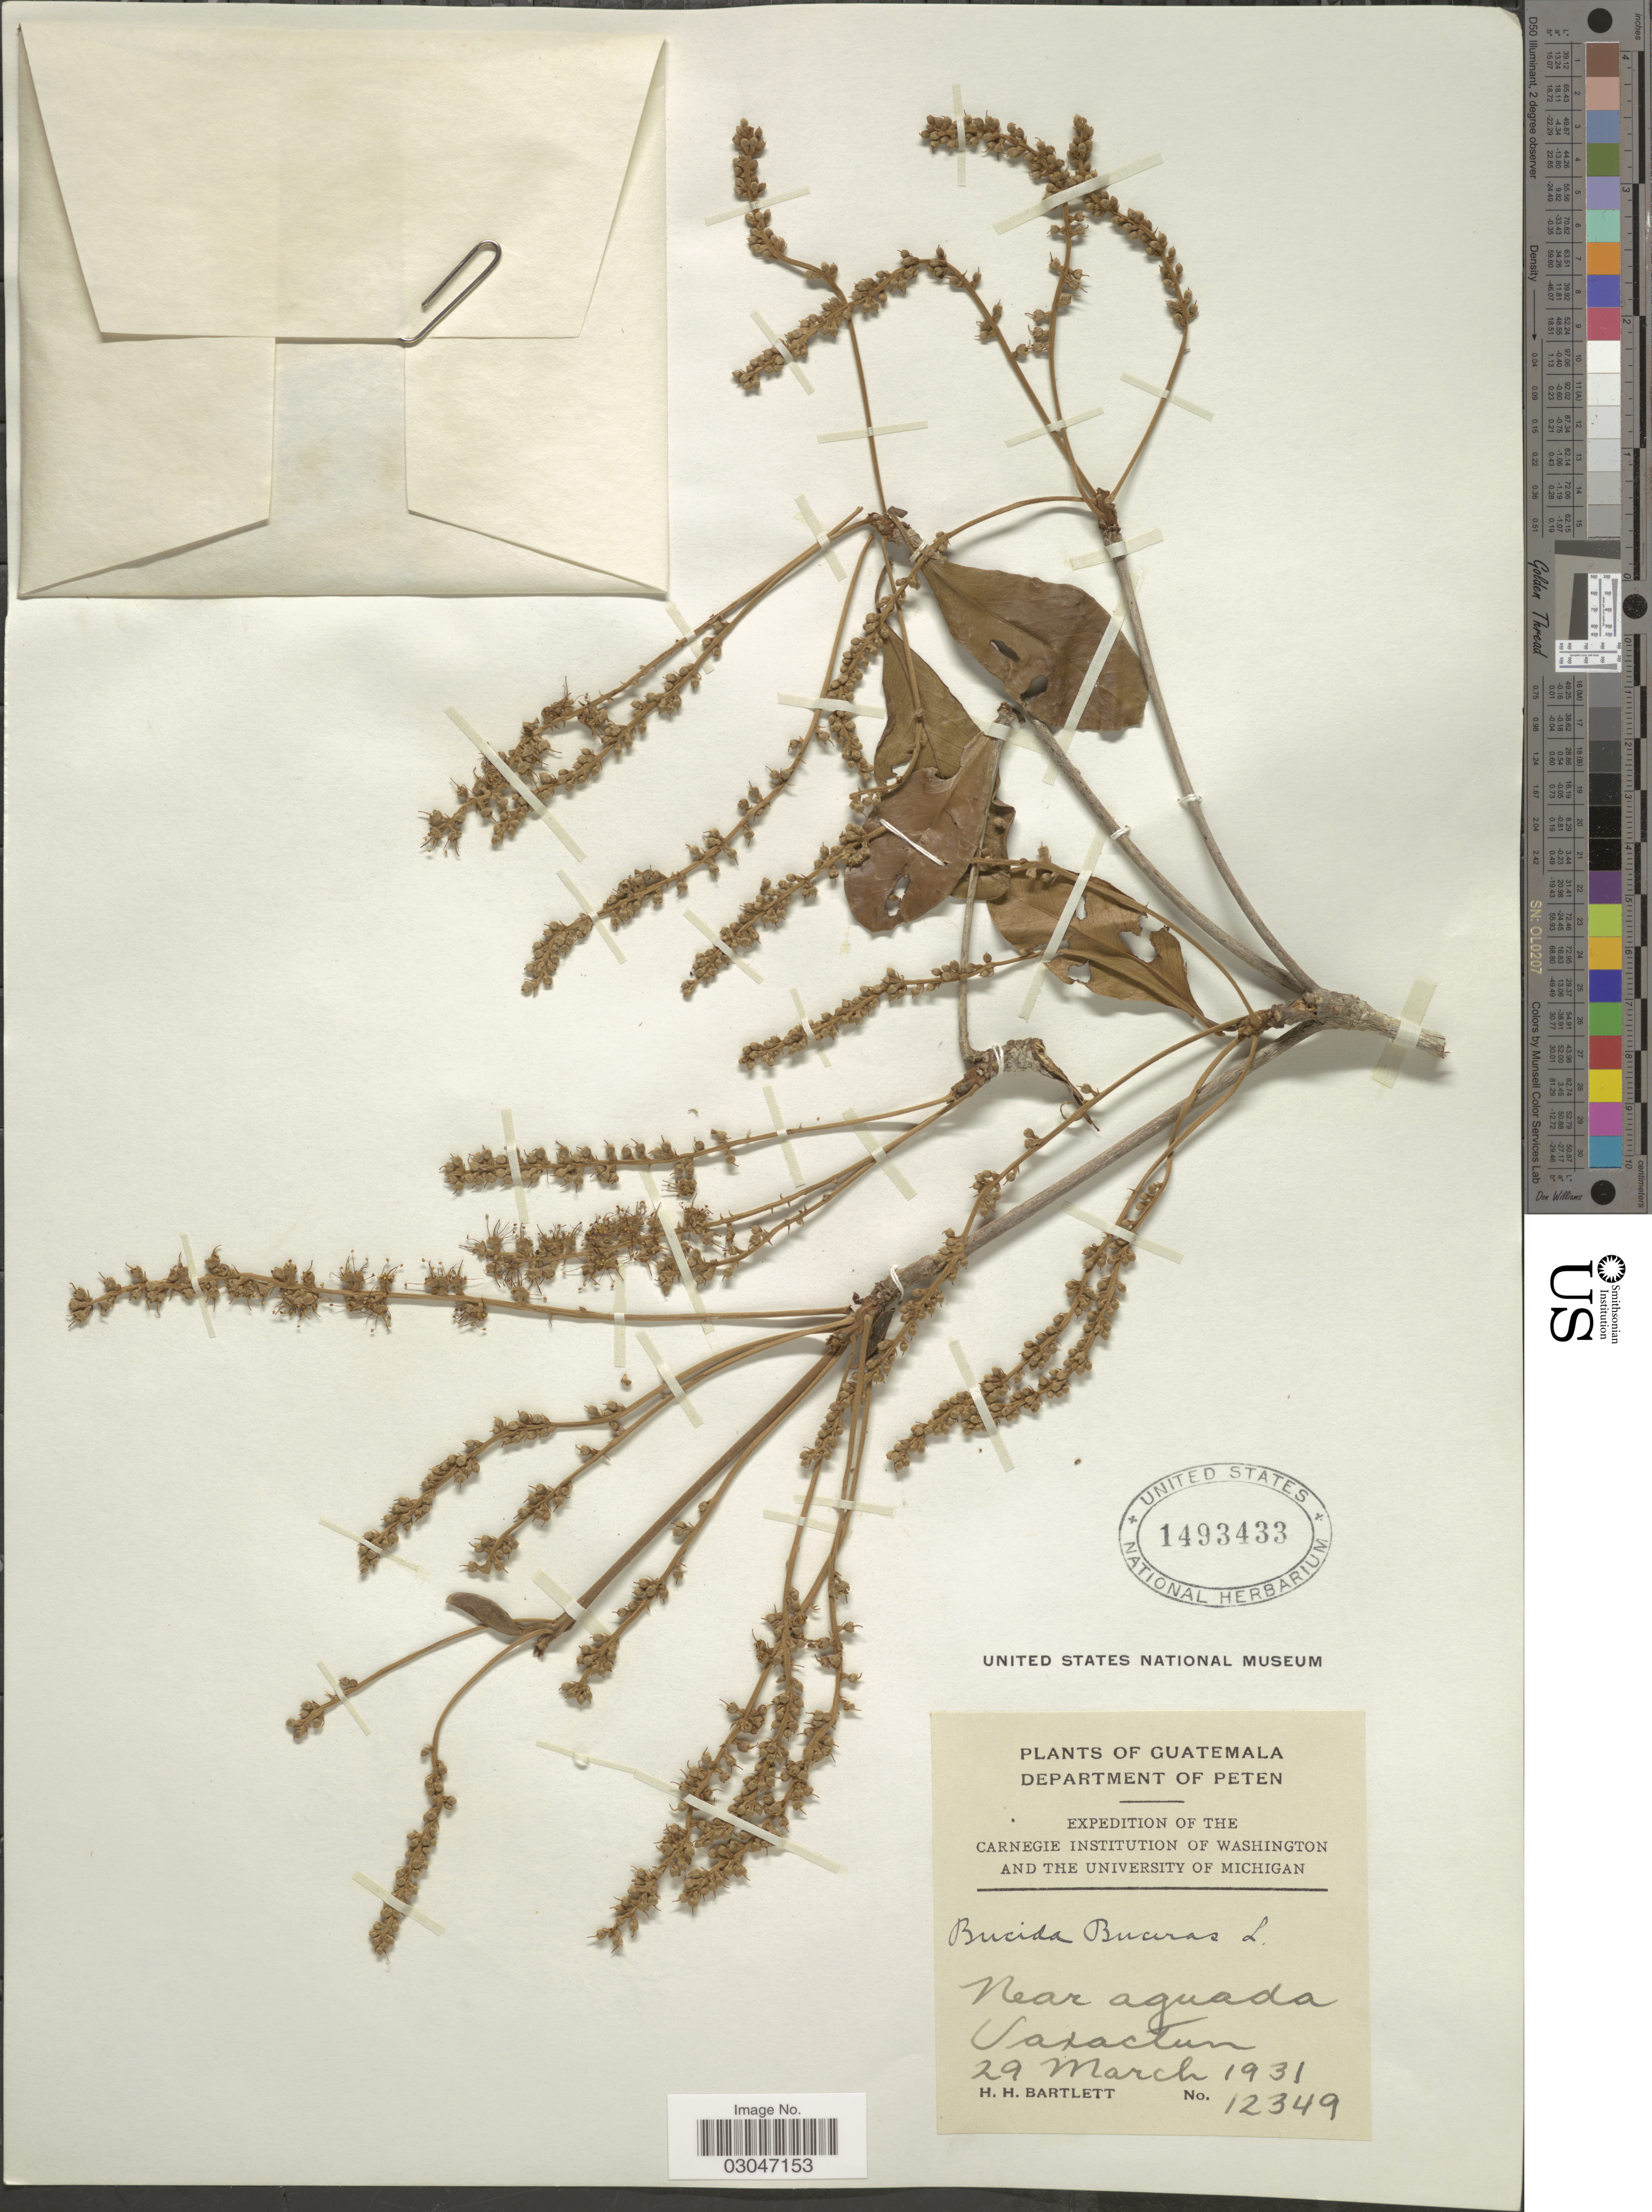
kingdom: Plantae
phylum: Tracheophyta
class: Magnoliopsida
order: Myrtales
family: Combretaceae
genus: Terminalia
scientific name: Terminalia buceras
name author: (L.) C. Wright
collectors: H. H. Bartlett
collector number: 12349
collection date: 1931-03-29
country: Guatemala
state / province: El Petén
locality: Department of Peten, Near aguada, Uaxactum.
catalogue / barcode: US 1493433